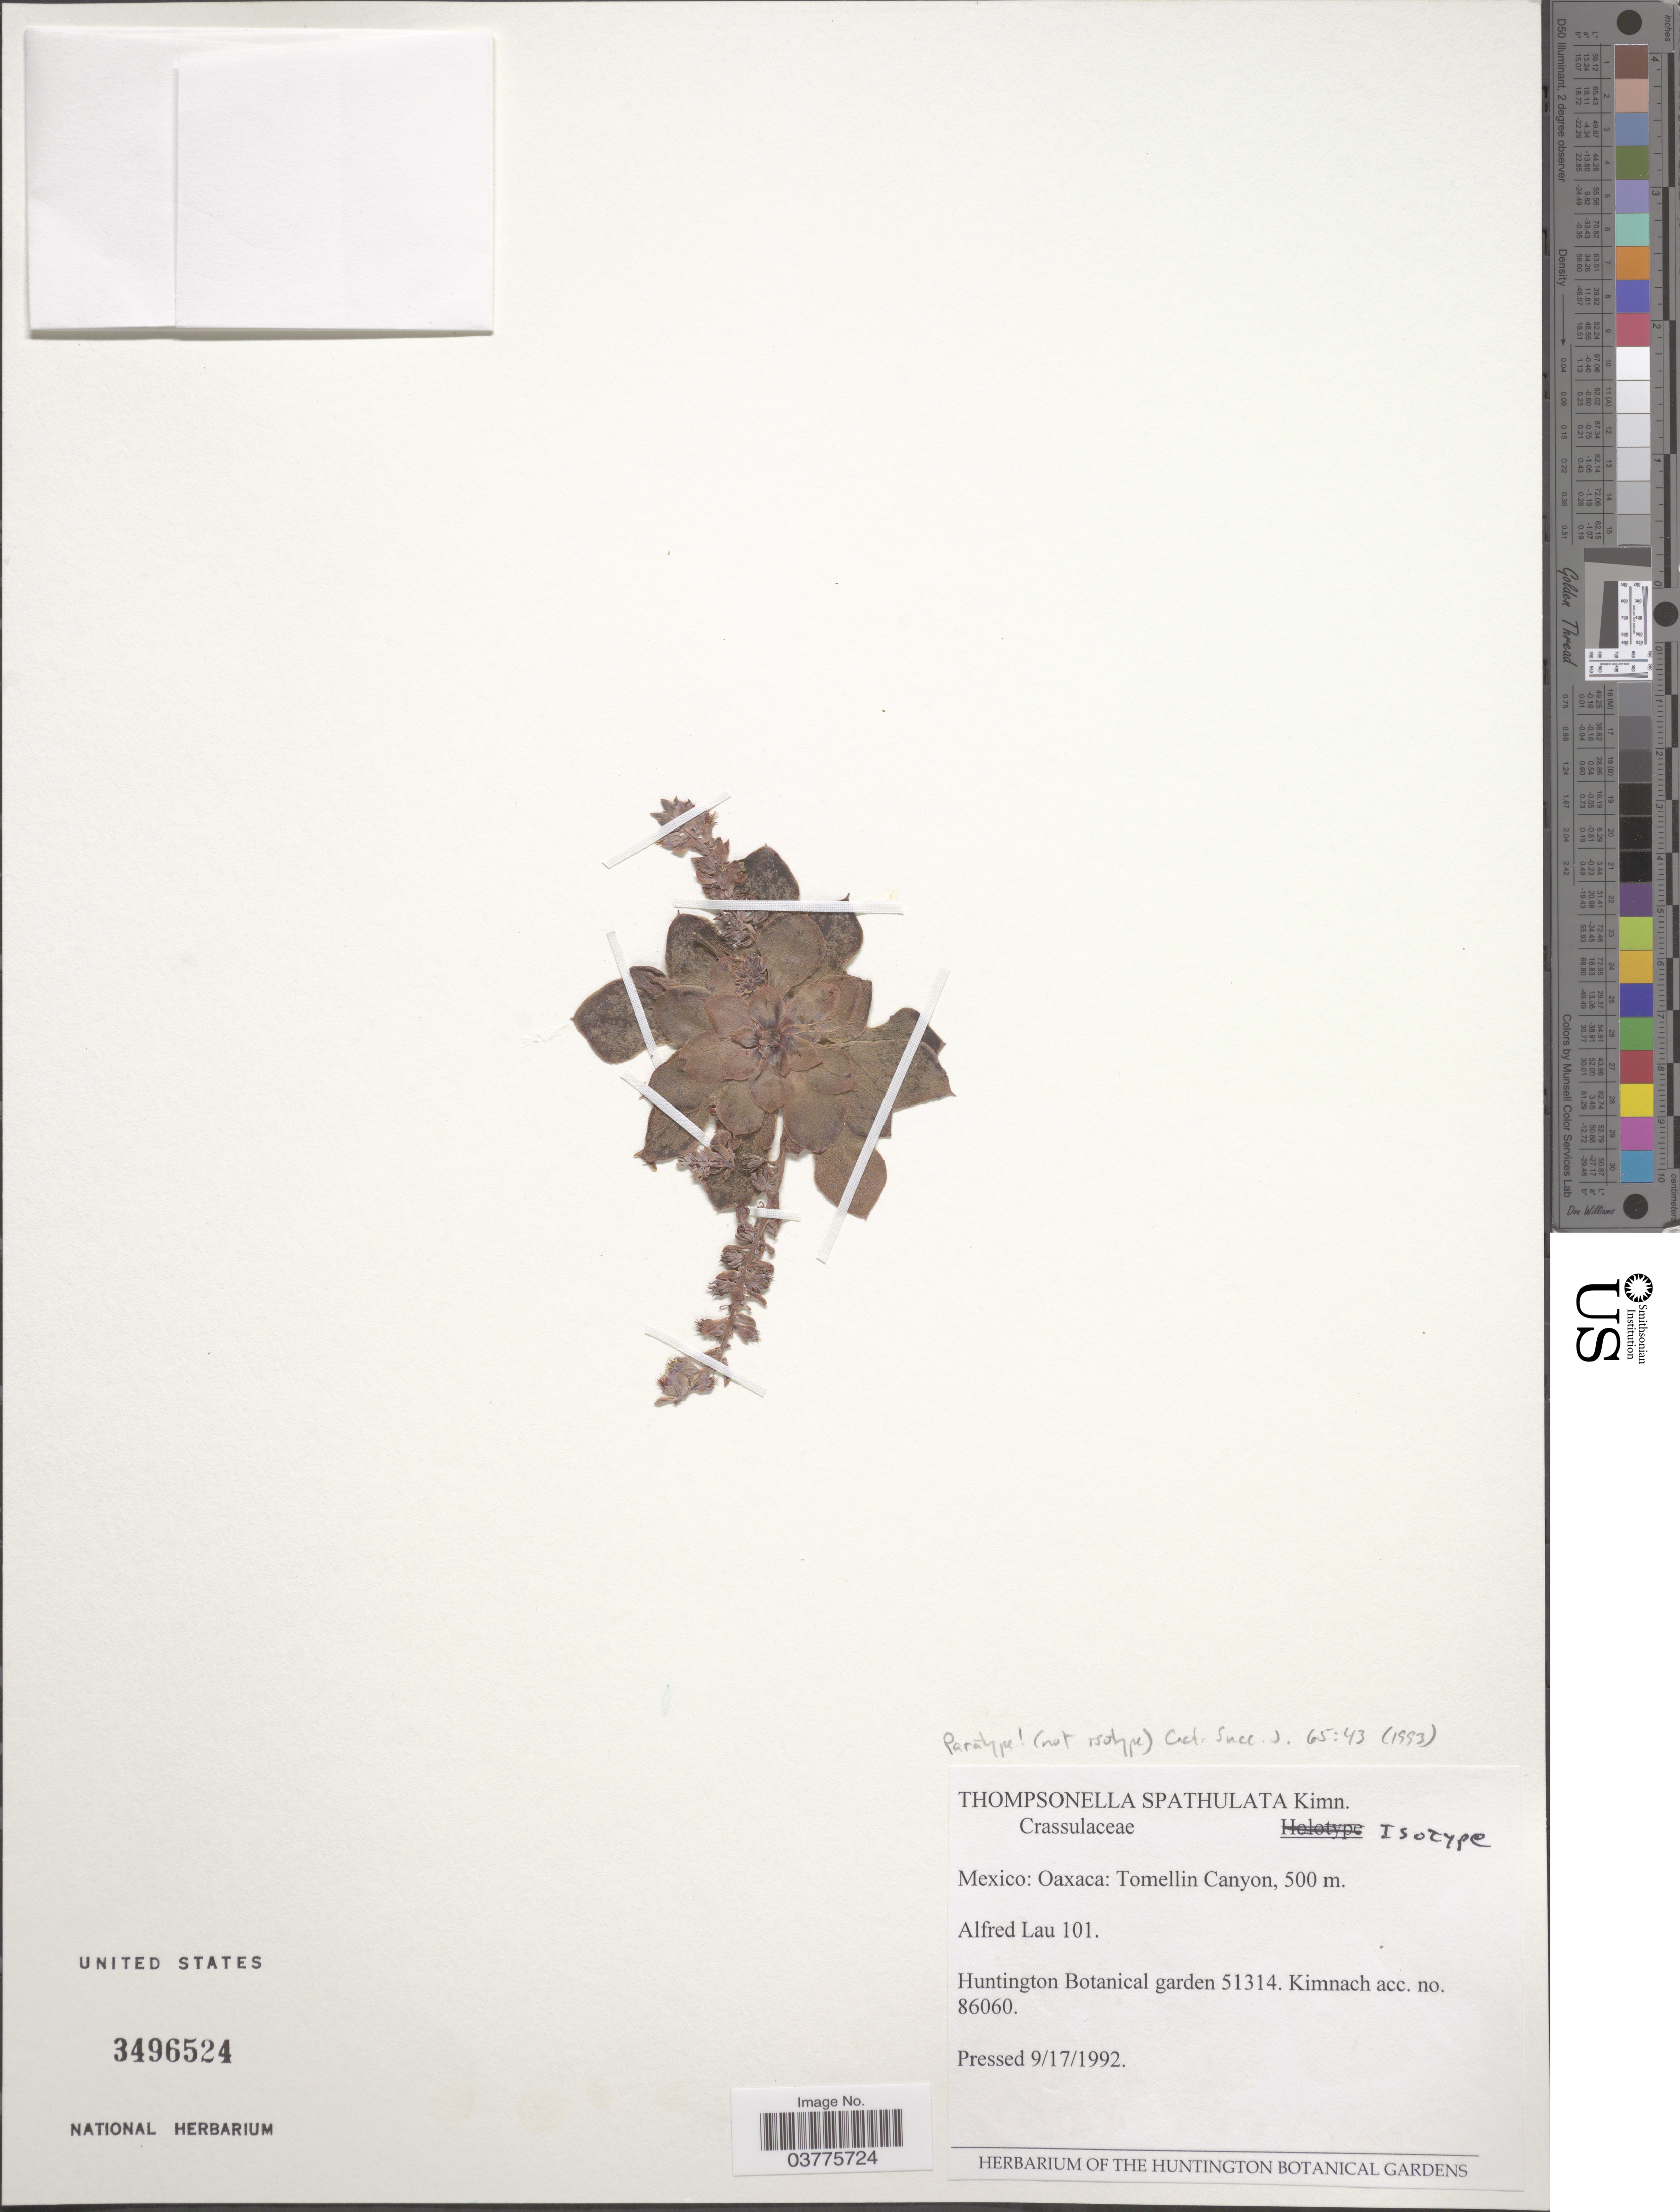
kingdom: Plantae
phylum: Tracheophyta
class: Magnoliopsida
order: Saxifragales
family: Crassulaceae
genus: Thompsonella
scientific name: Thompsonella spathulata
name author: Kimnach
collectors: A. Lau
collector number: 51314?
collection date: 1992-09-17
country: United States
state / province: California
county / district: Los Angeles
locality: Huntington Botanical garden.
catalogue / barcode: US 3496524